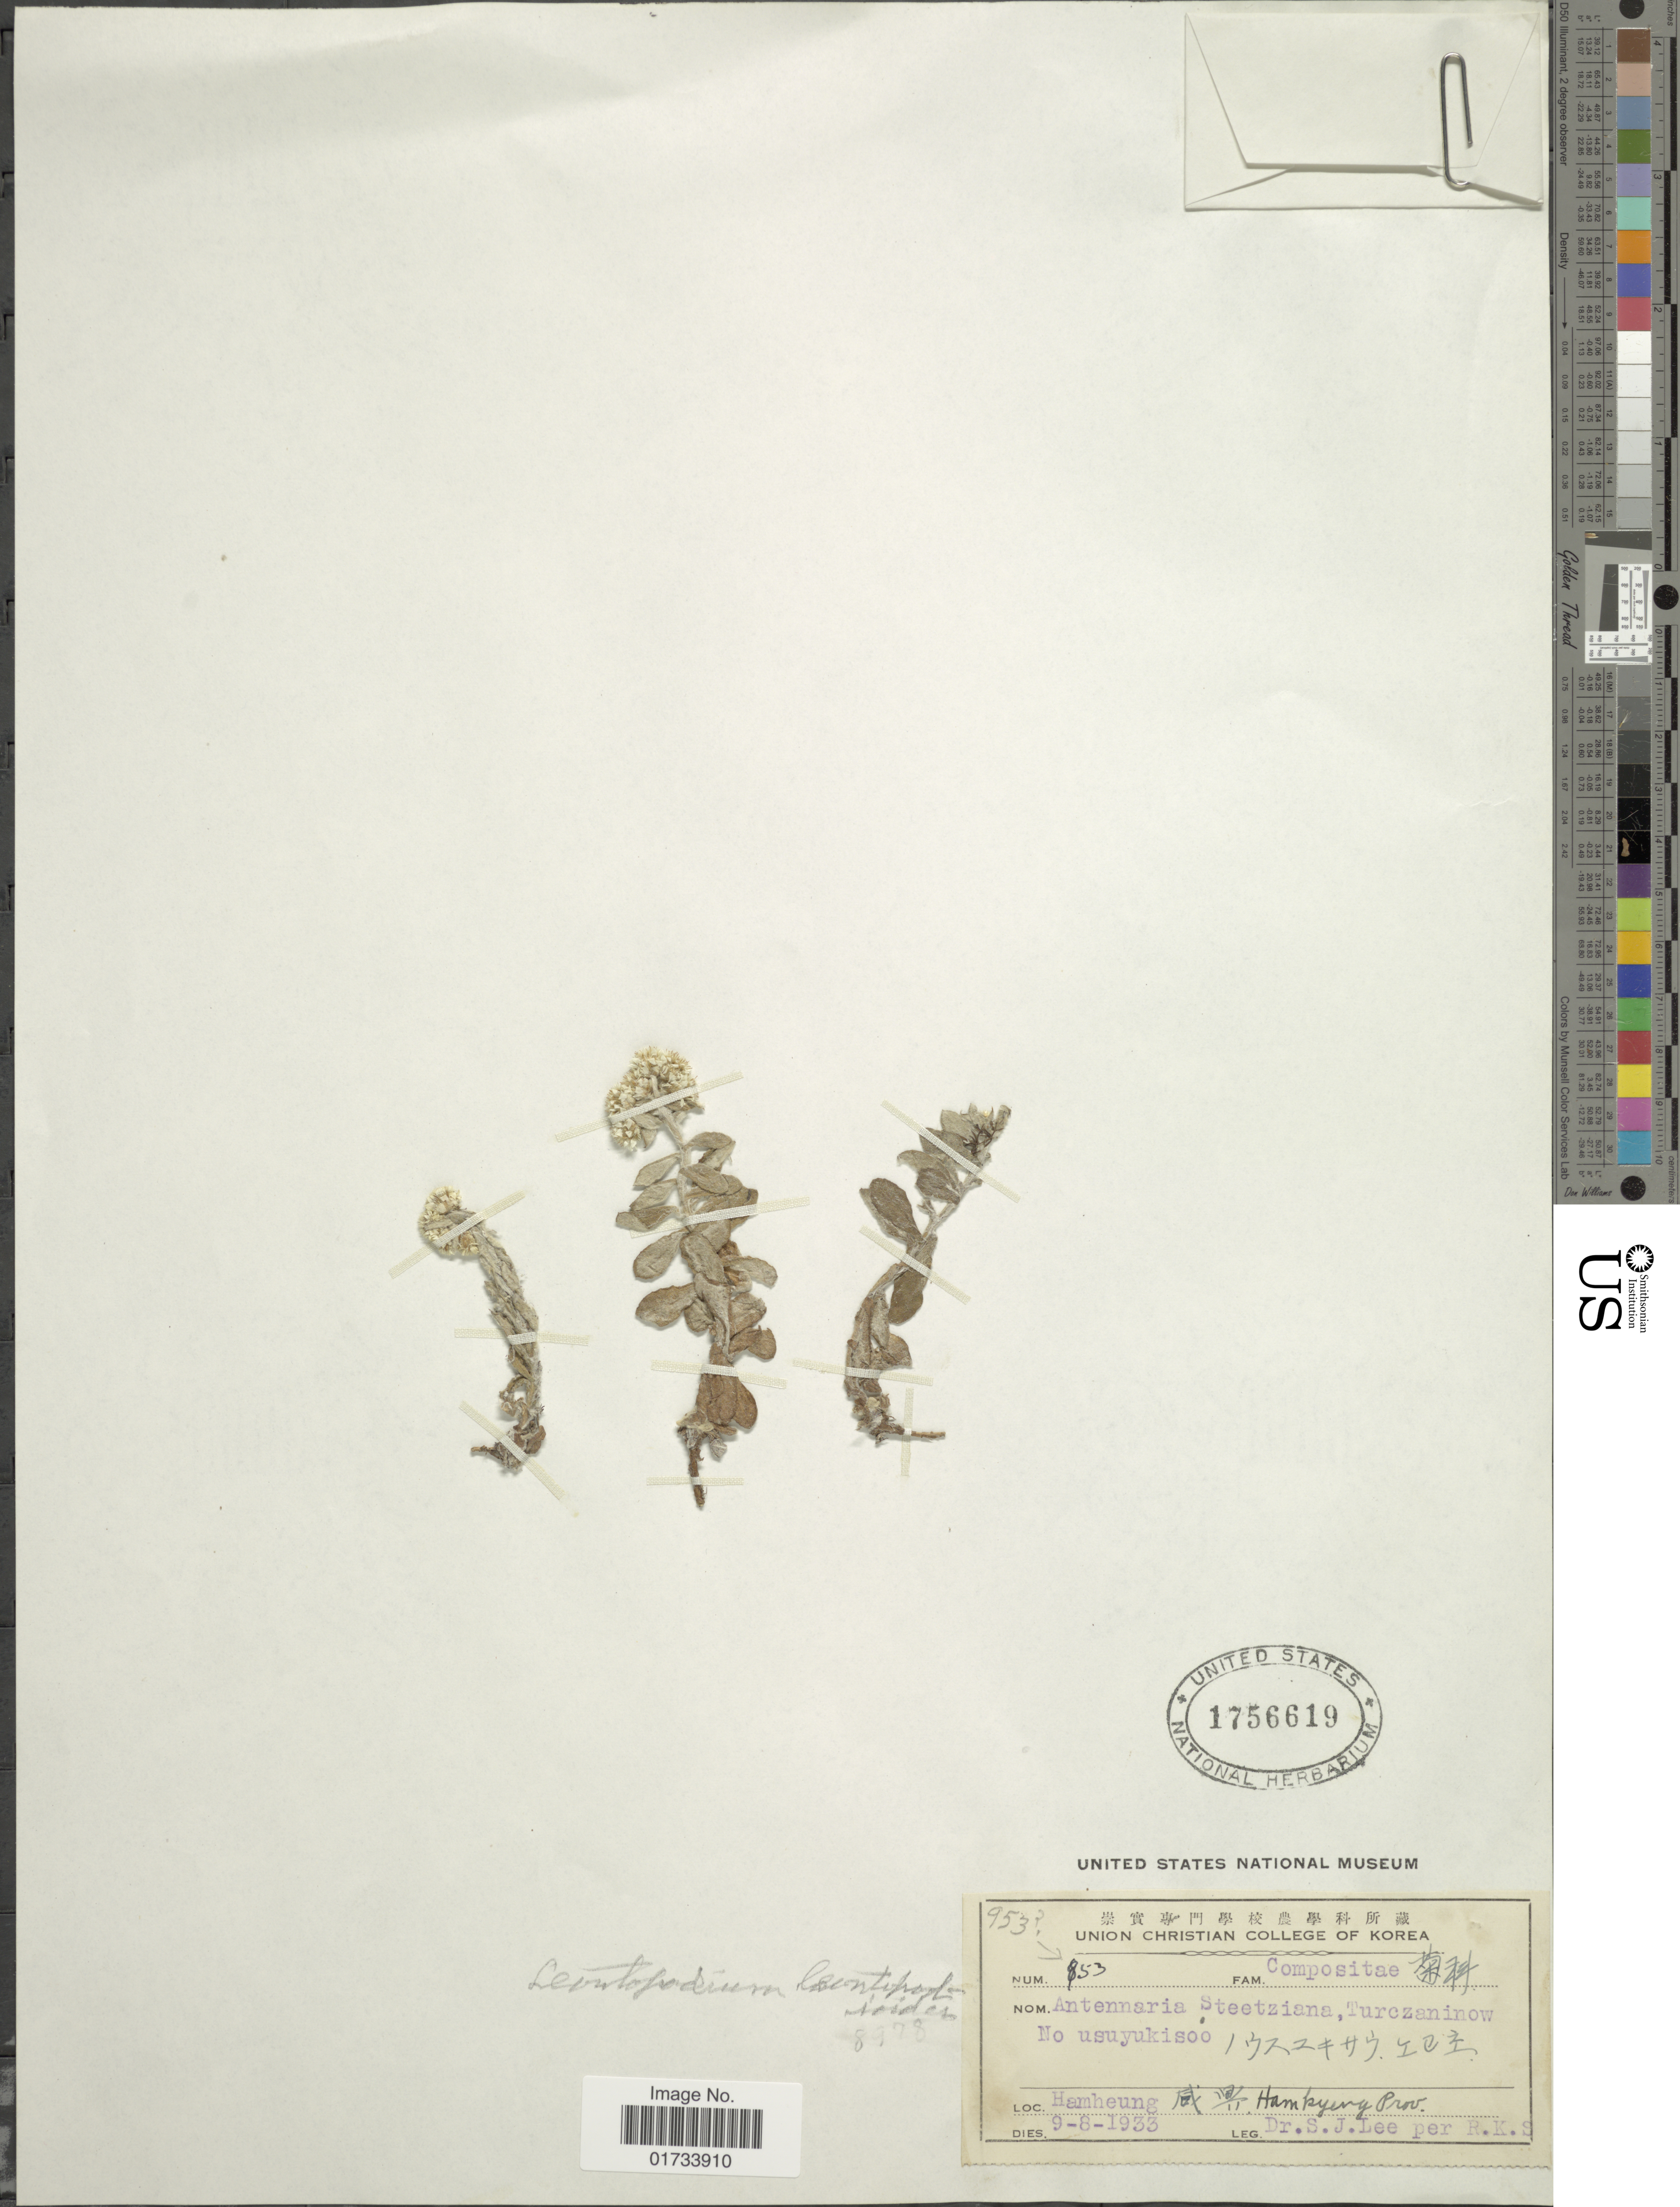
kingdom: Plantae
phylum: Tracheophyta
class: Magnoliopsida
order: Asterales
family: Asteraceae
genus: Anaphalis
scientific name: Anaphalis sp.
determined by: Chen, Y. S.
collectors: S. Lee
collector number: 953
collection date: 1933-08-09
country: North Korea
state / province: South Hamgyong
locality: Hamheungm Hampyerg Prov.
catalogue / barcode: US 1756619